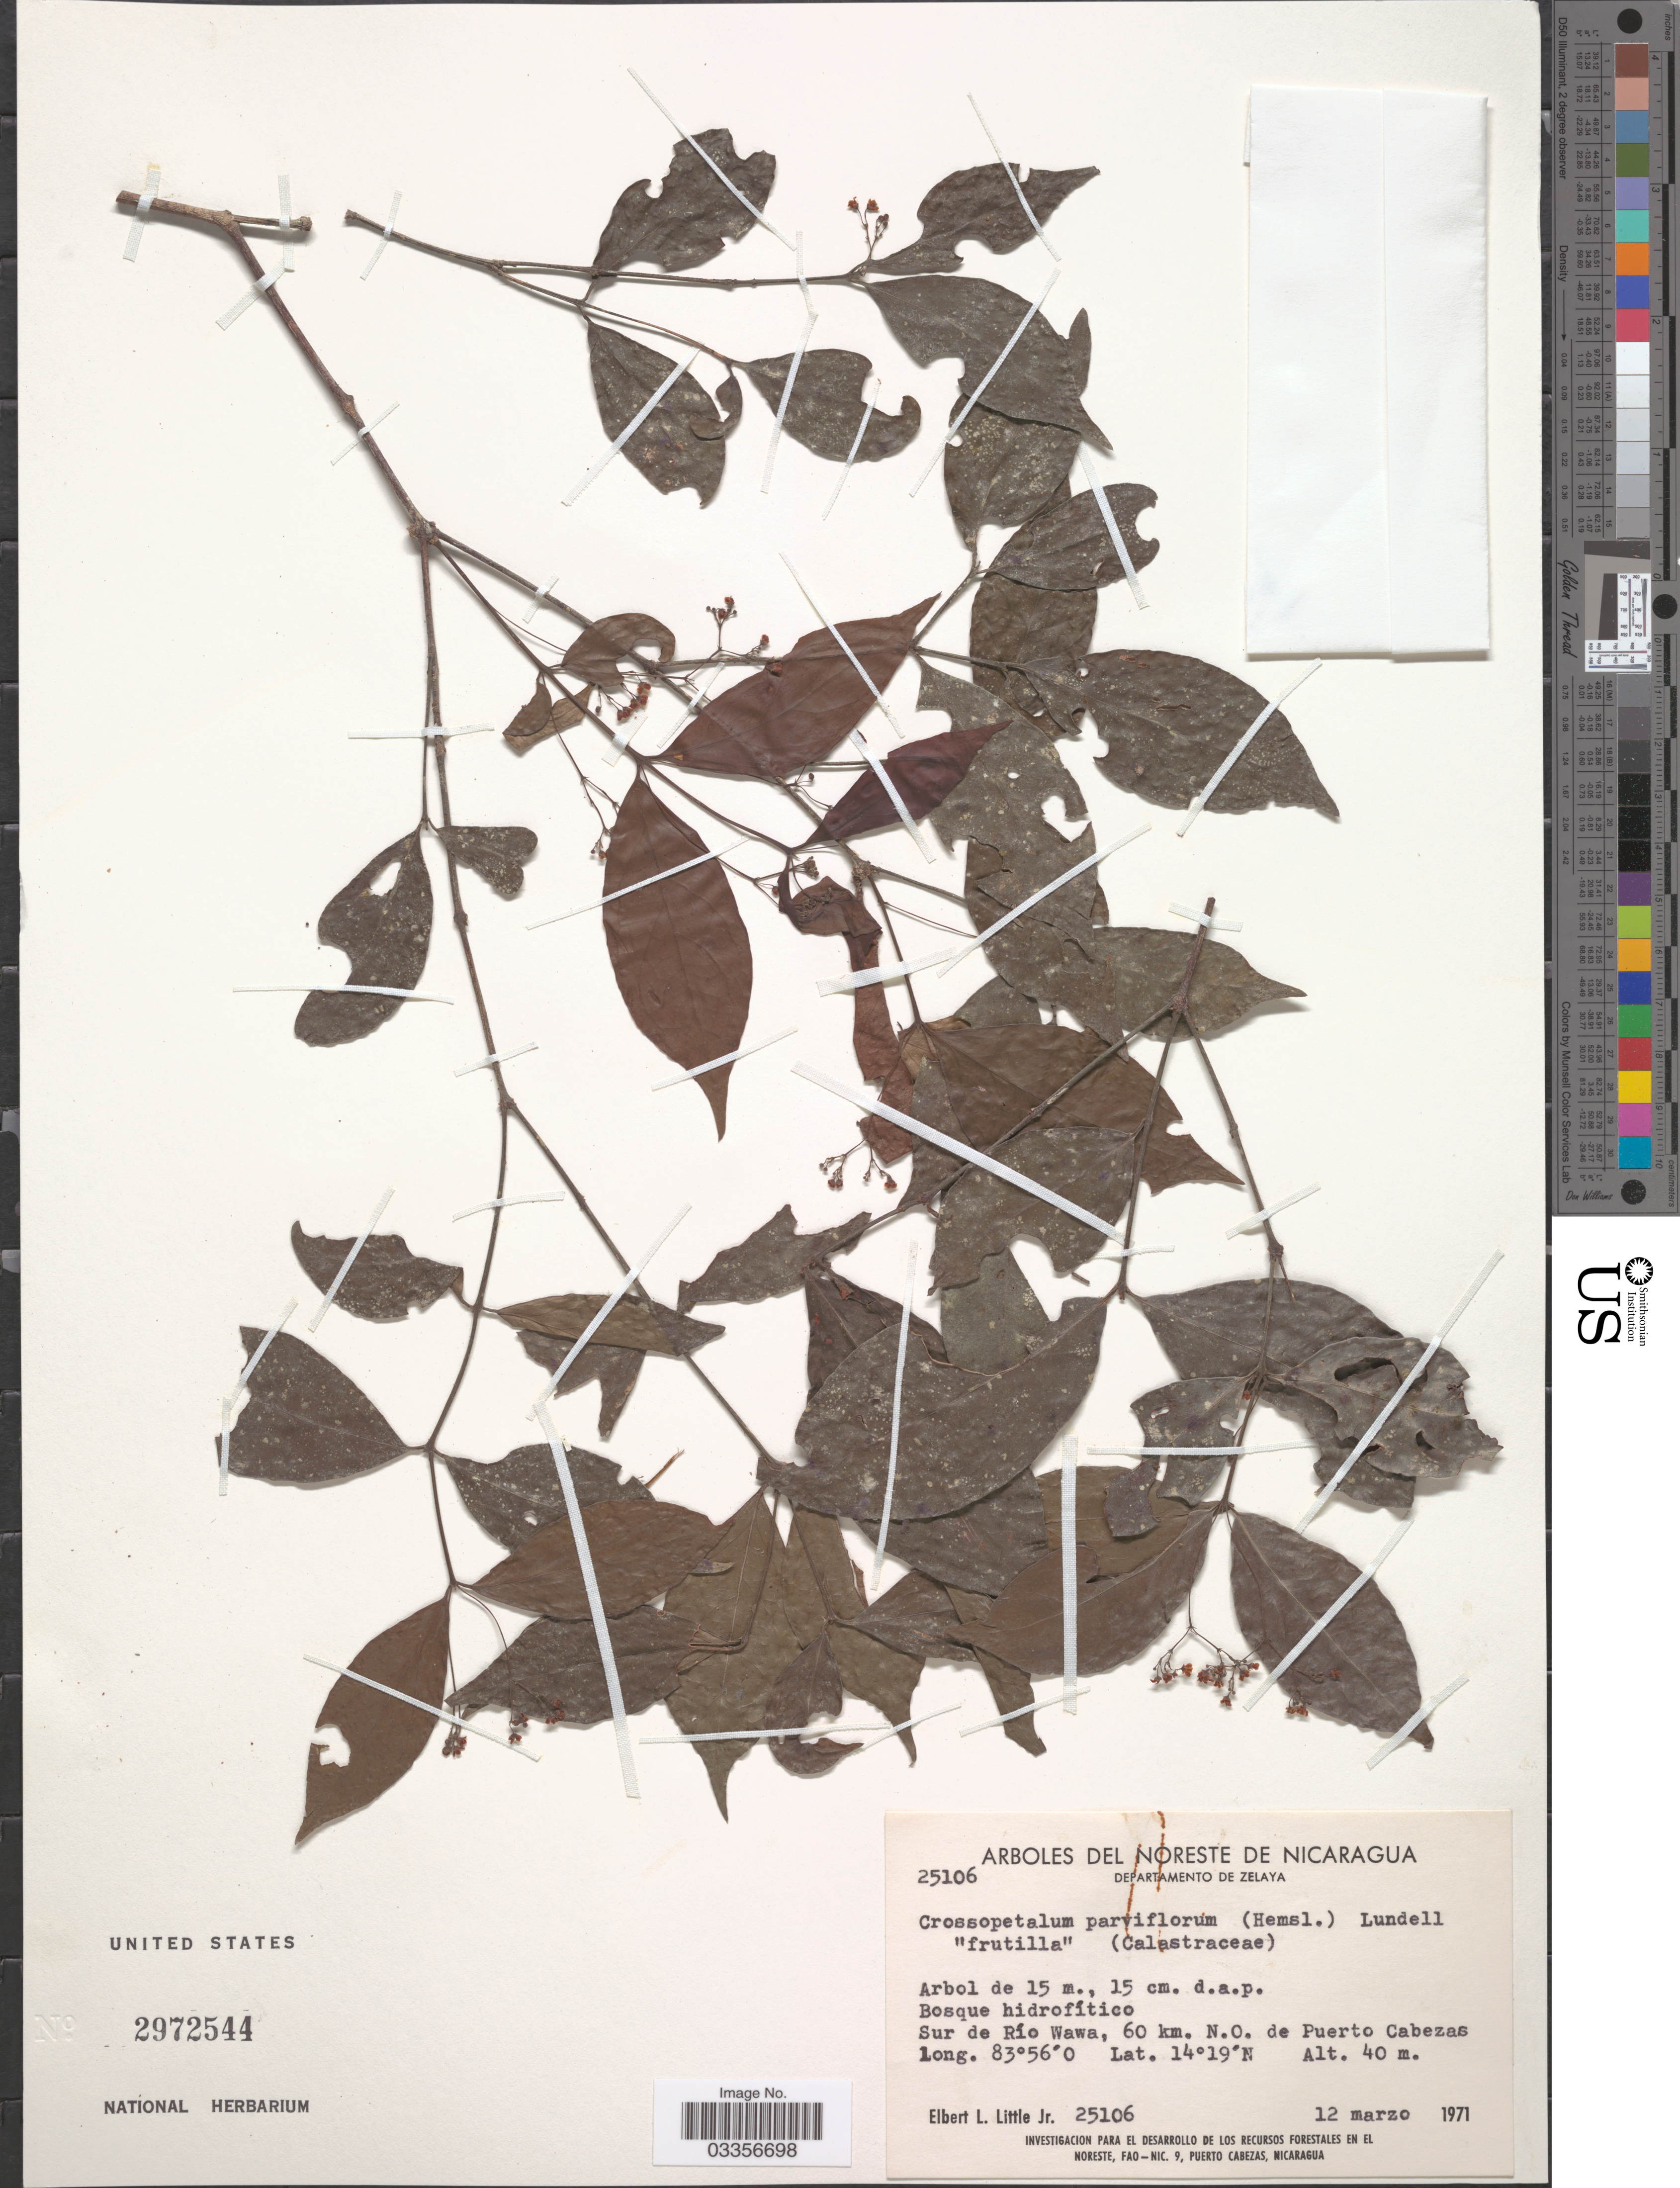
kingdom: Plantae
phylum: Tracheophyta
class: Magnoliopsida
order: Celastrales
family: Celastraceae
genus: Crossopetalum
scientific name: Crossopetalum parviflorum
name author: L.O. Williams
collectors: E. L. Little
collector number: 25106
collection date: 1971-03-12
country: Nicaragua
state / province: Atlántico Norte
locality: Noreste de Nicaragua, Departamento de Zelaya, Sur de Río Wawa, 60 km. N.O. de Puerto Cabezas.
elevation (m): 40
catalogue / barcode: US 2972544